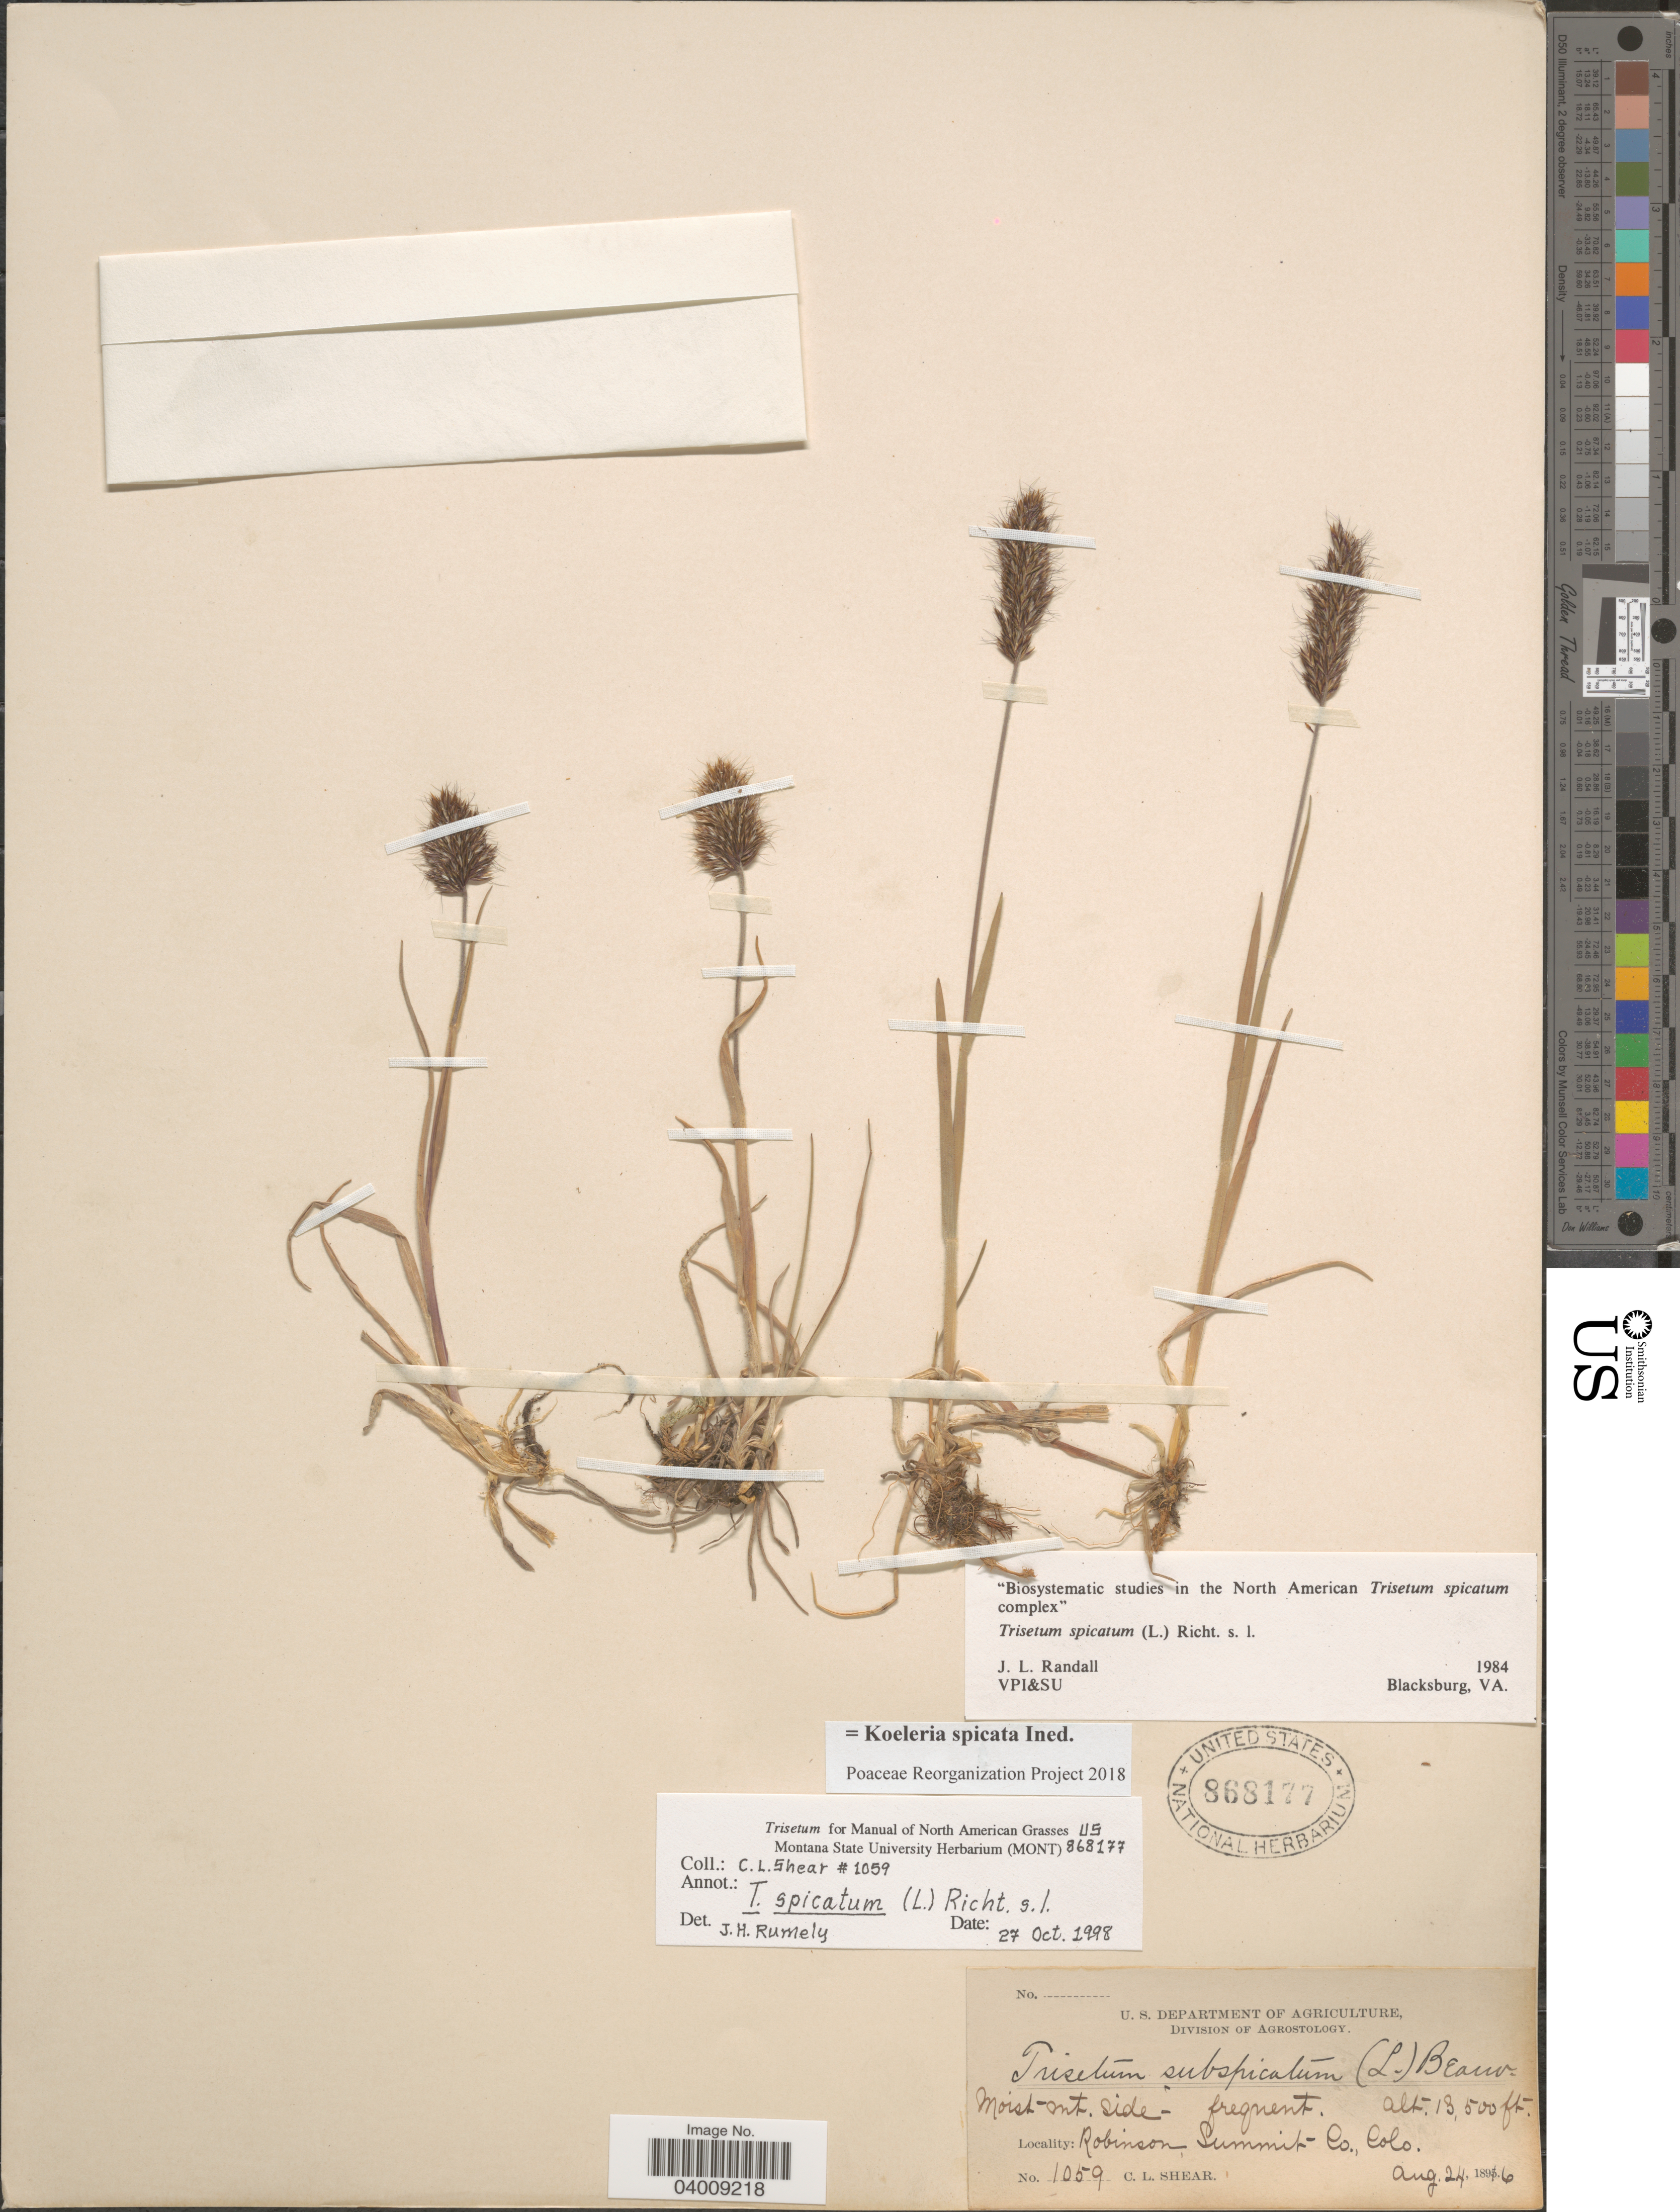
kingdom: Plantae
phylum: Tracheophyta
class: Liliopsida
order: Poales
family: Poaceae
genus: Koeleria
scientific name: Koeleria spicata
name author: (L.) Barberá et al.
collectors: C. L. Shear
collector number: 1059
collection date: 1896-08-24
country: United States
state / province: Colorado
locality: Robinson, Summit Co.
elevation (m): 4115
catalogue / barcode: US 868177